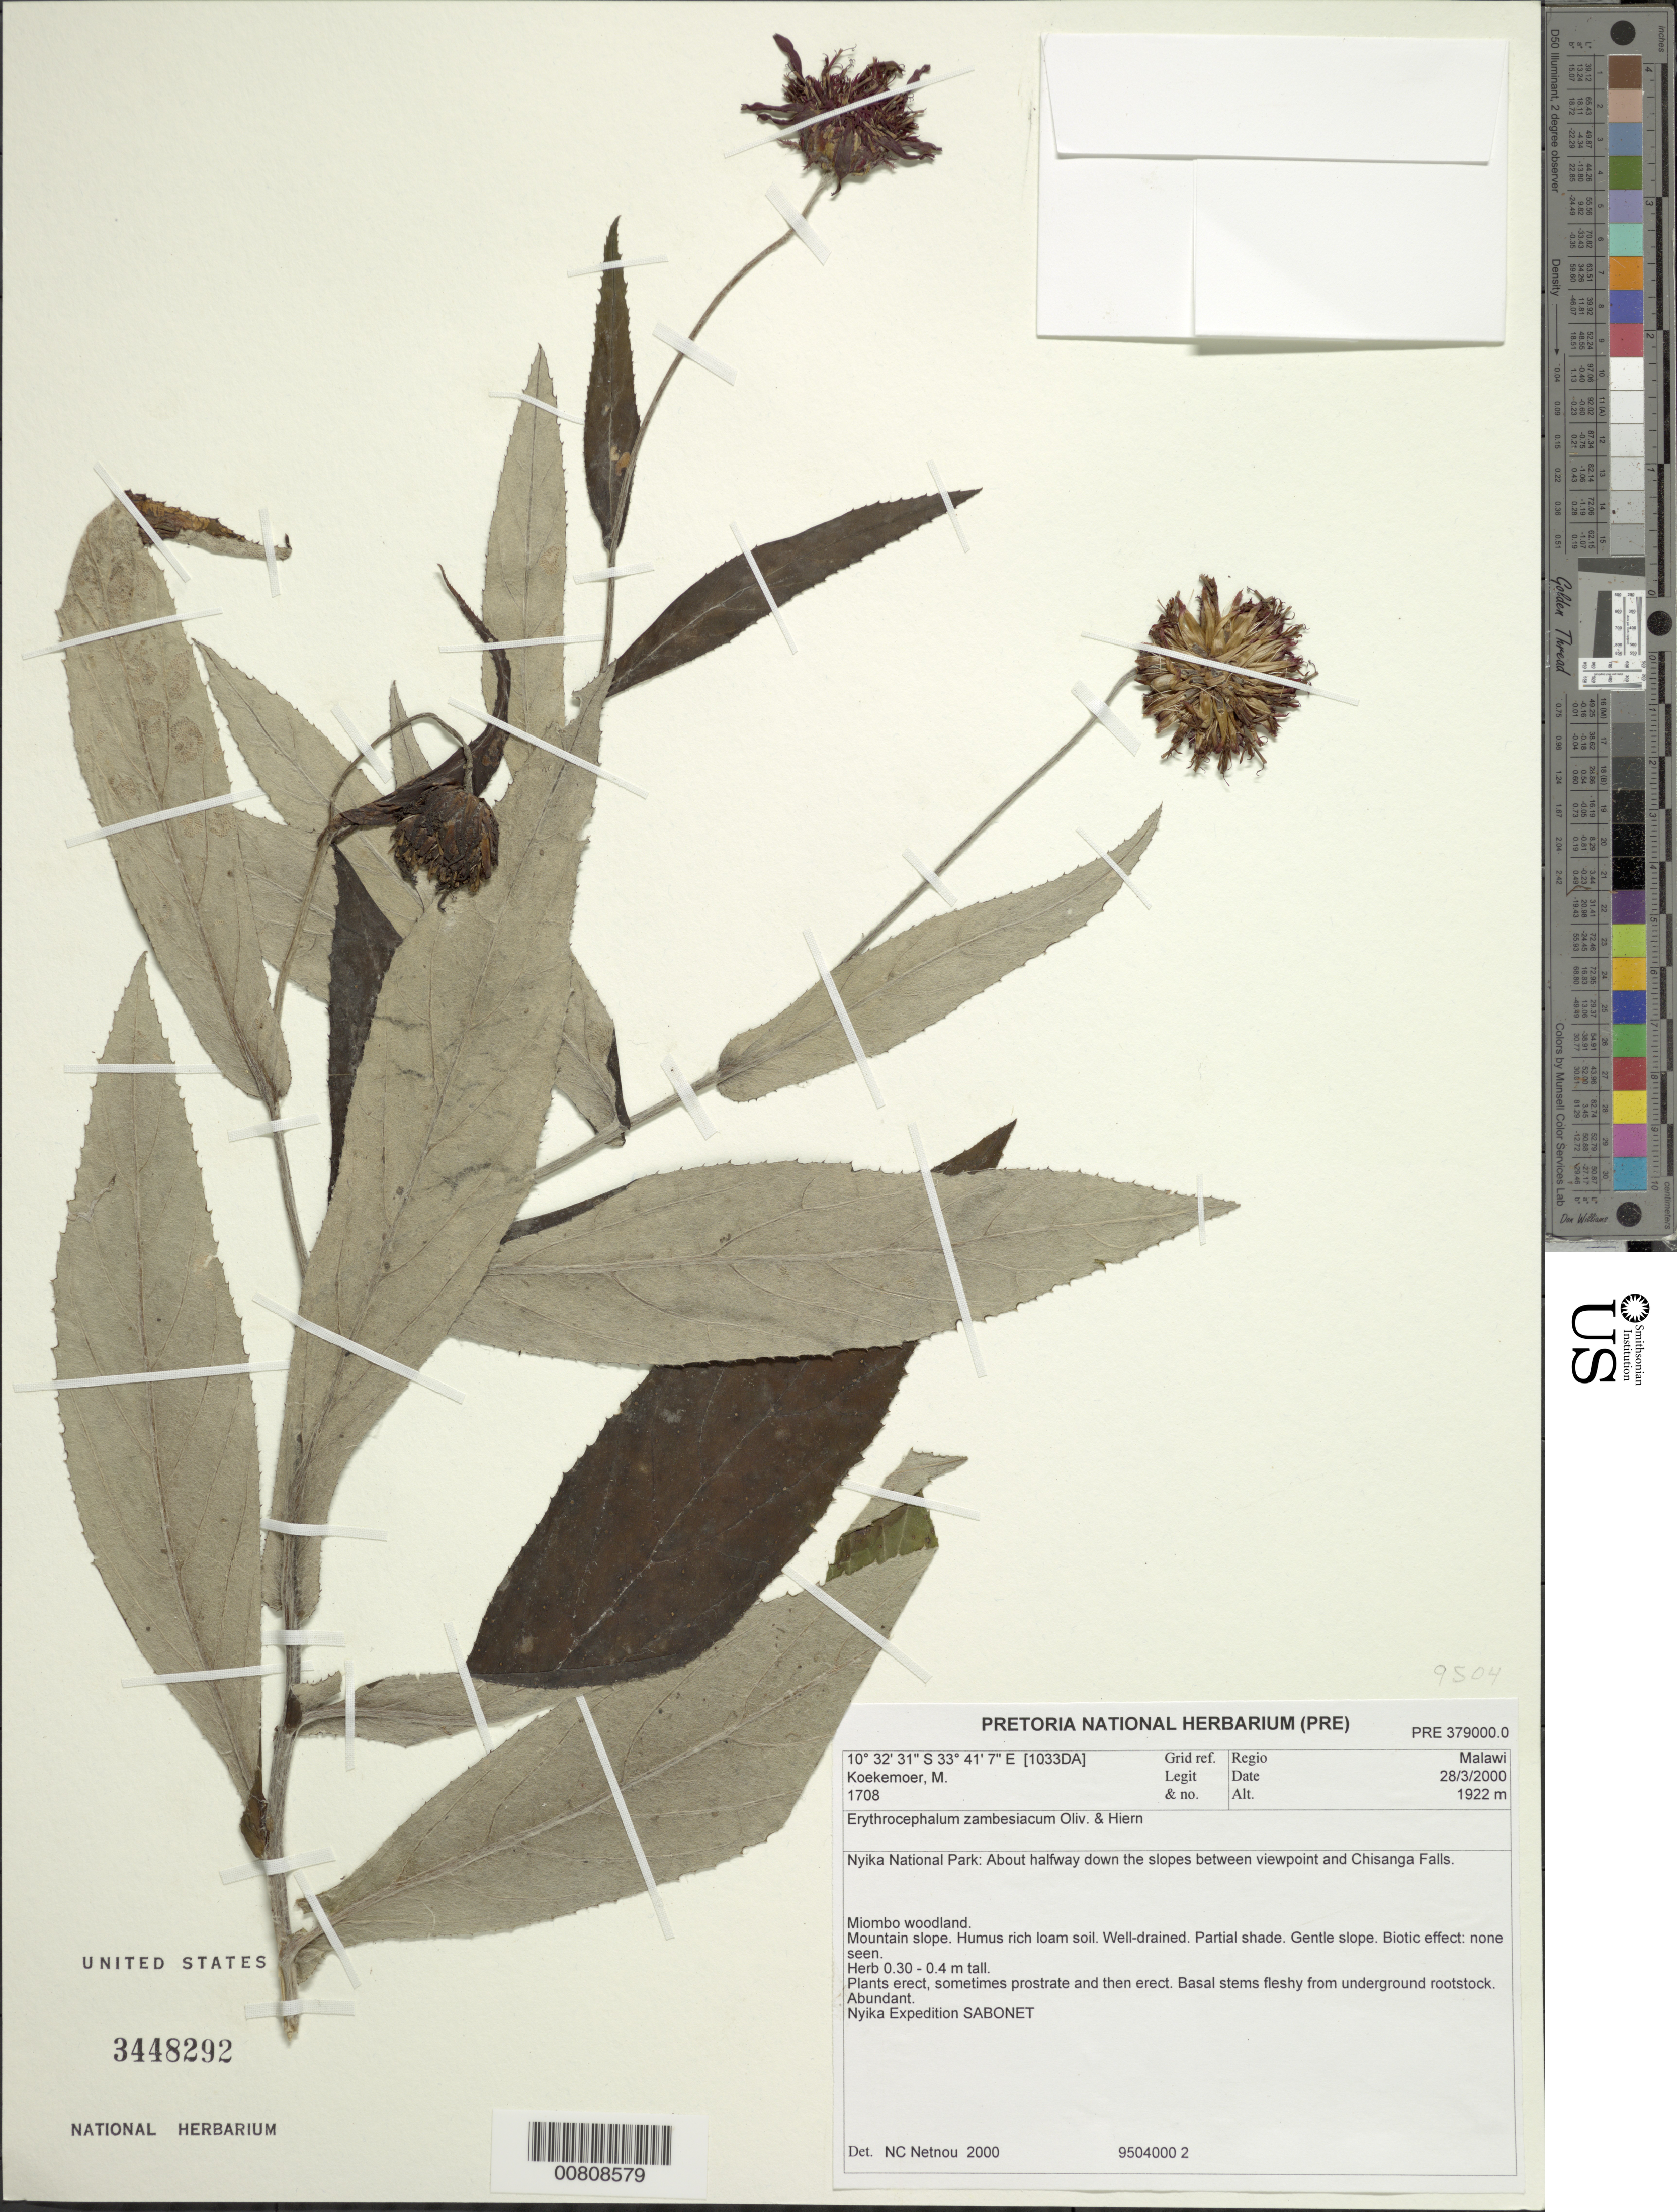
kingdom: Plantae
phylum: Tracheophyta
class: Magnoliopsida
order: Asterales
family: Asteraceae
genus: Erythrocephalum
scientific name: Erythrocephalum zambesiacum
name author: Oliv. & Hieron.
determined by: Netnou, N. C.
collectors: M. Koekemoer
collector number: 1708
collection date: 2000-03-28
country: Malawi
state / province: Northern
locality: Nyika National Park; between viewpoint and Chisnga Falls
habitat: Miombo woodland, mountain slope, humus rich loam soil, well-drained, partial shade, gentle slope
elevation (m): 1922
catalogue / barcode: US 3448292